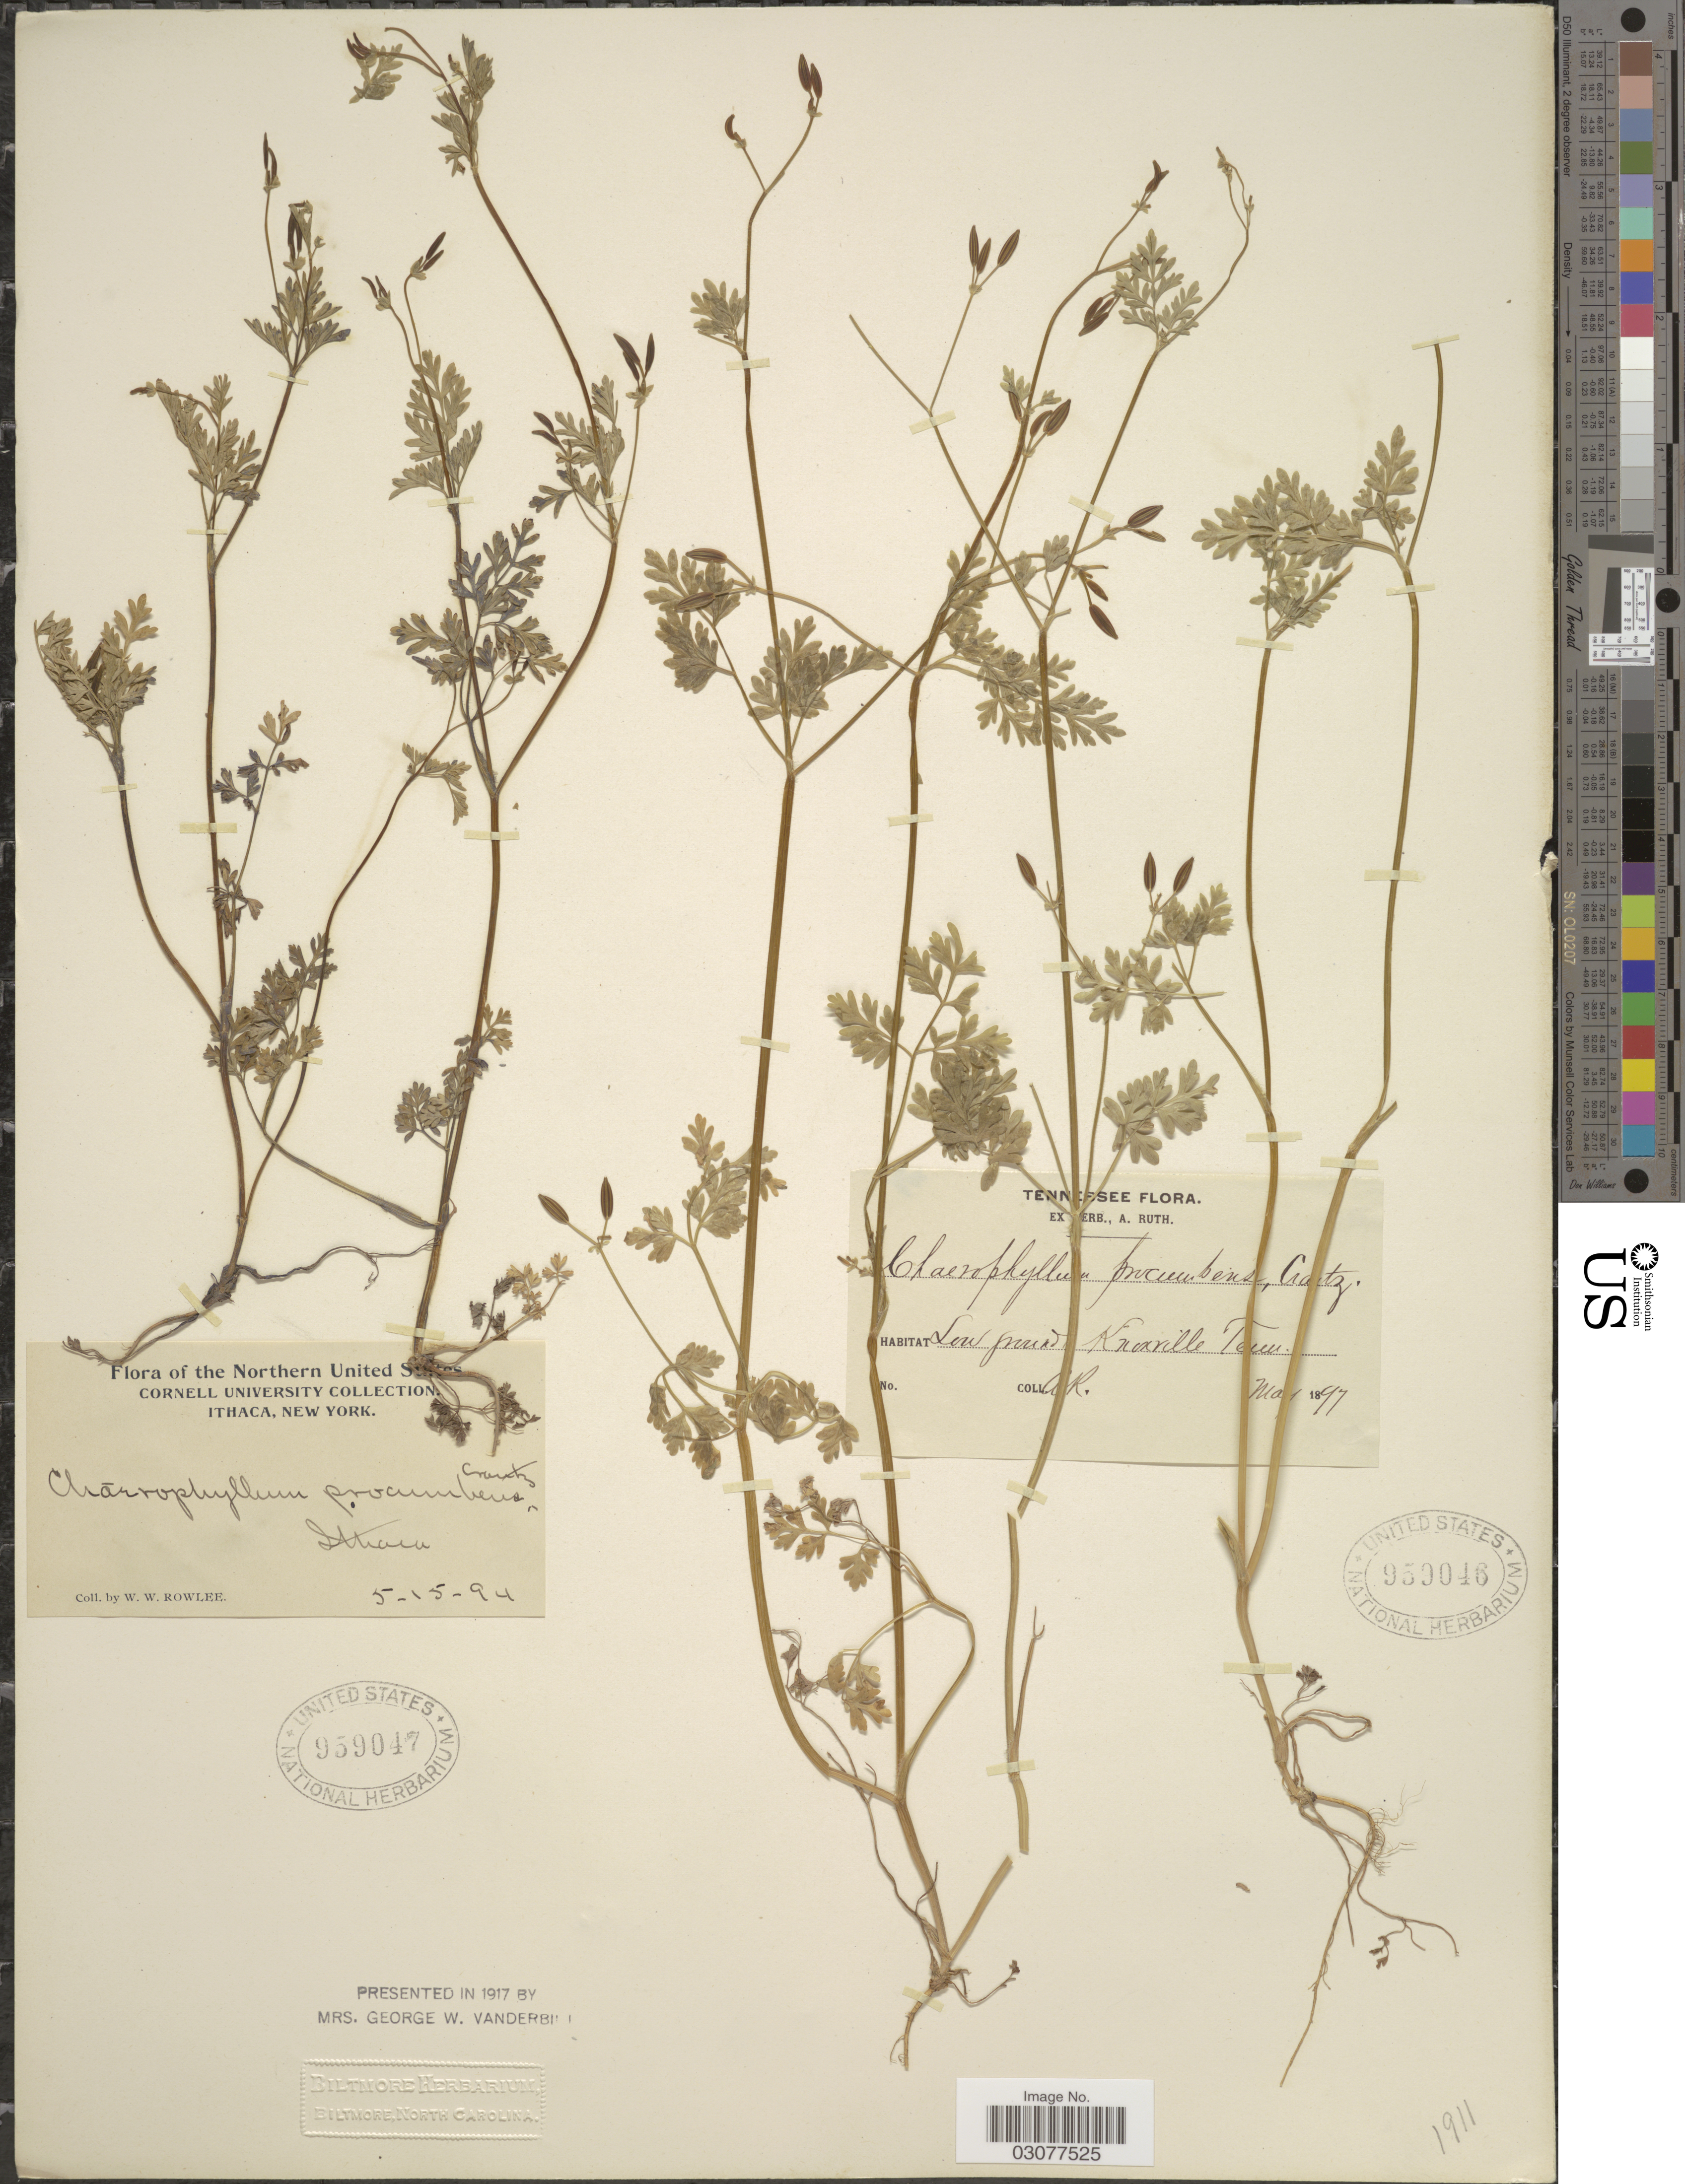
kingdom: Plantae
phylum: Tracheophyta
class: Magnoliopsida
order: Apiales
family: Apiaceae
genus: Chaerophyllum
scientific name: Chaerophyllum procumbens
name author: (L.) Crantz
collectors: W. W. Rowlee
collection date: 1894-05-15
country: United States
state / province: New York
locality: Northern United States, Ithaca.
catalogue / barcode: US 959047-2